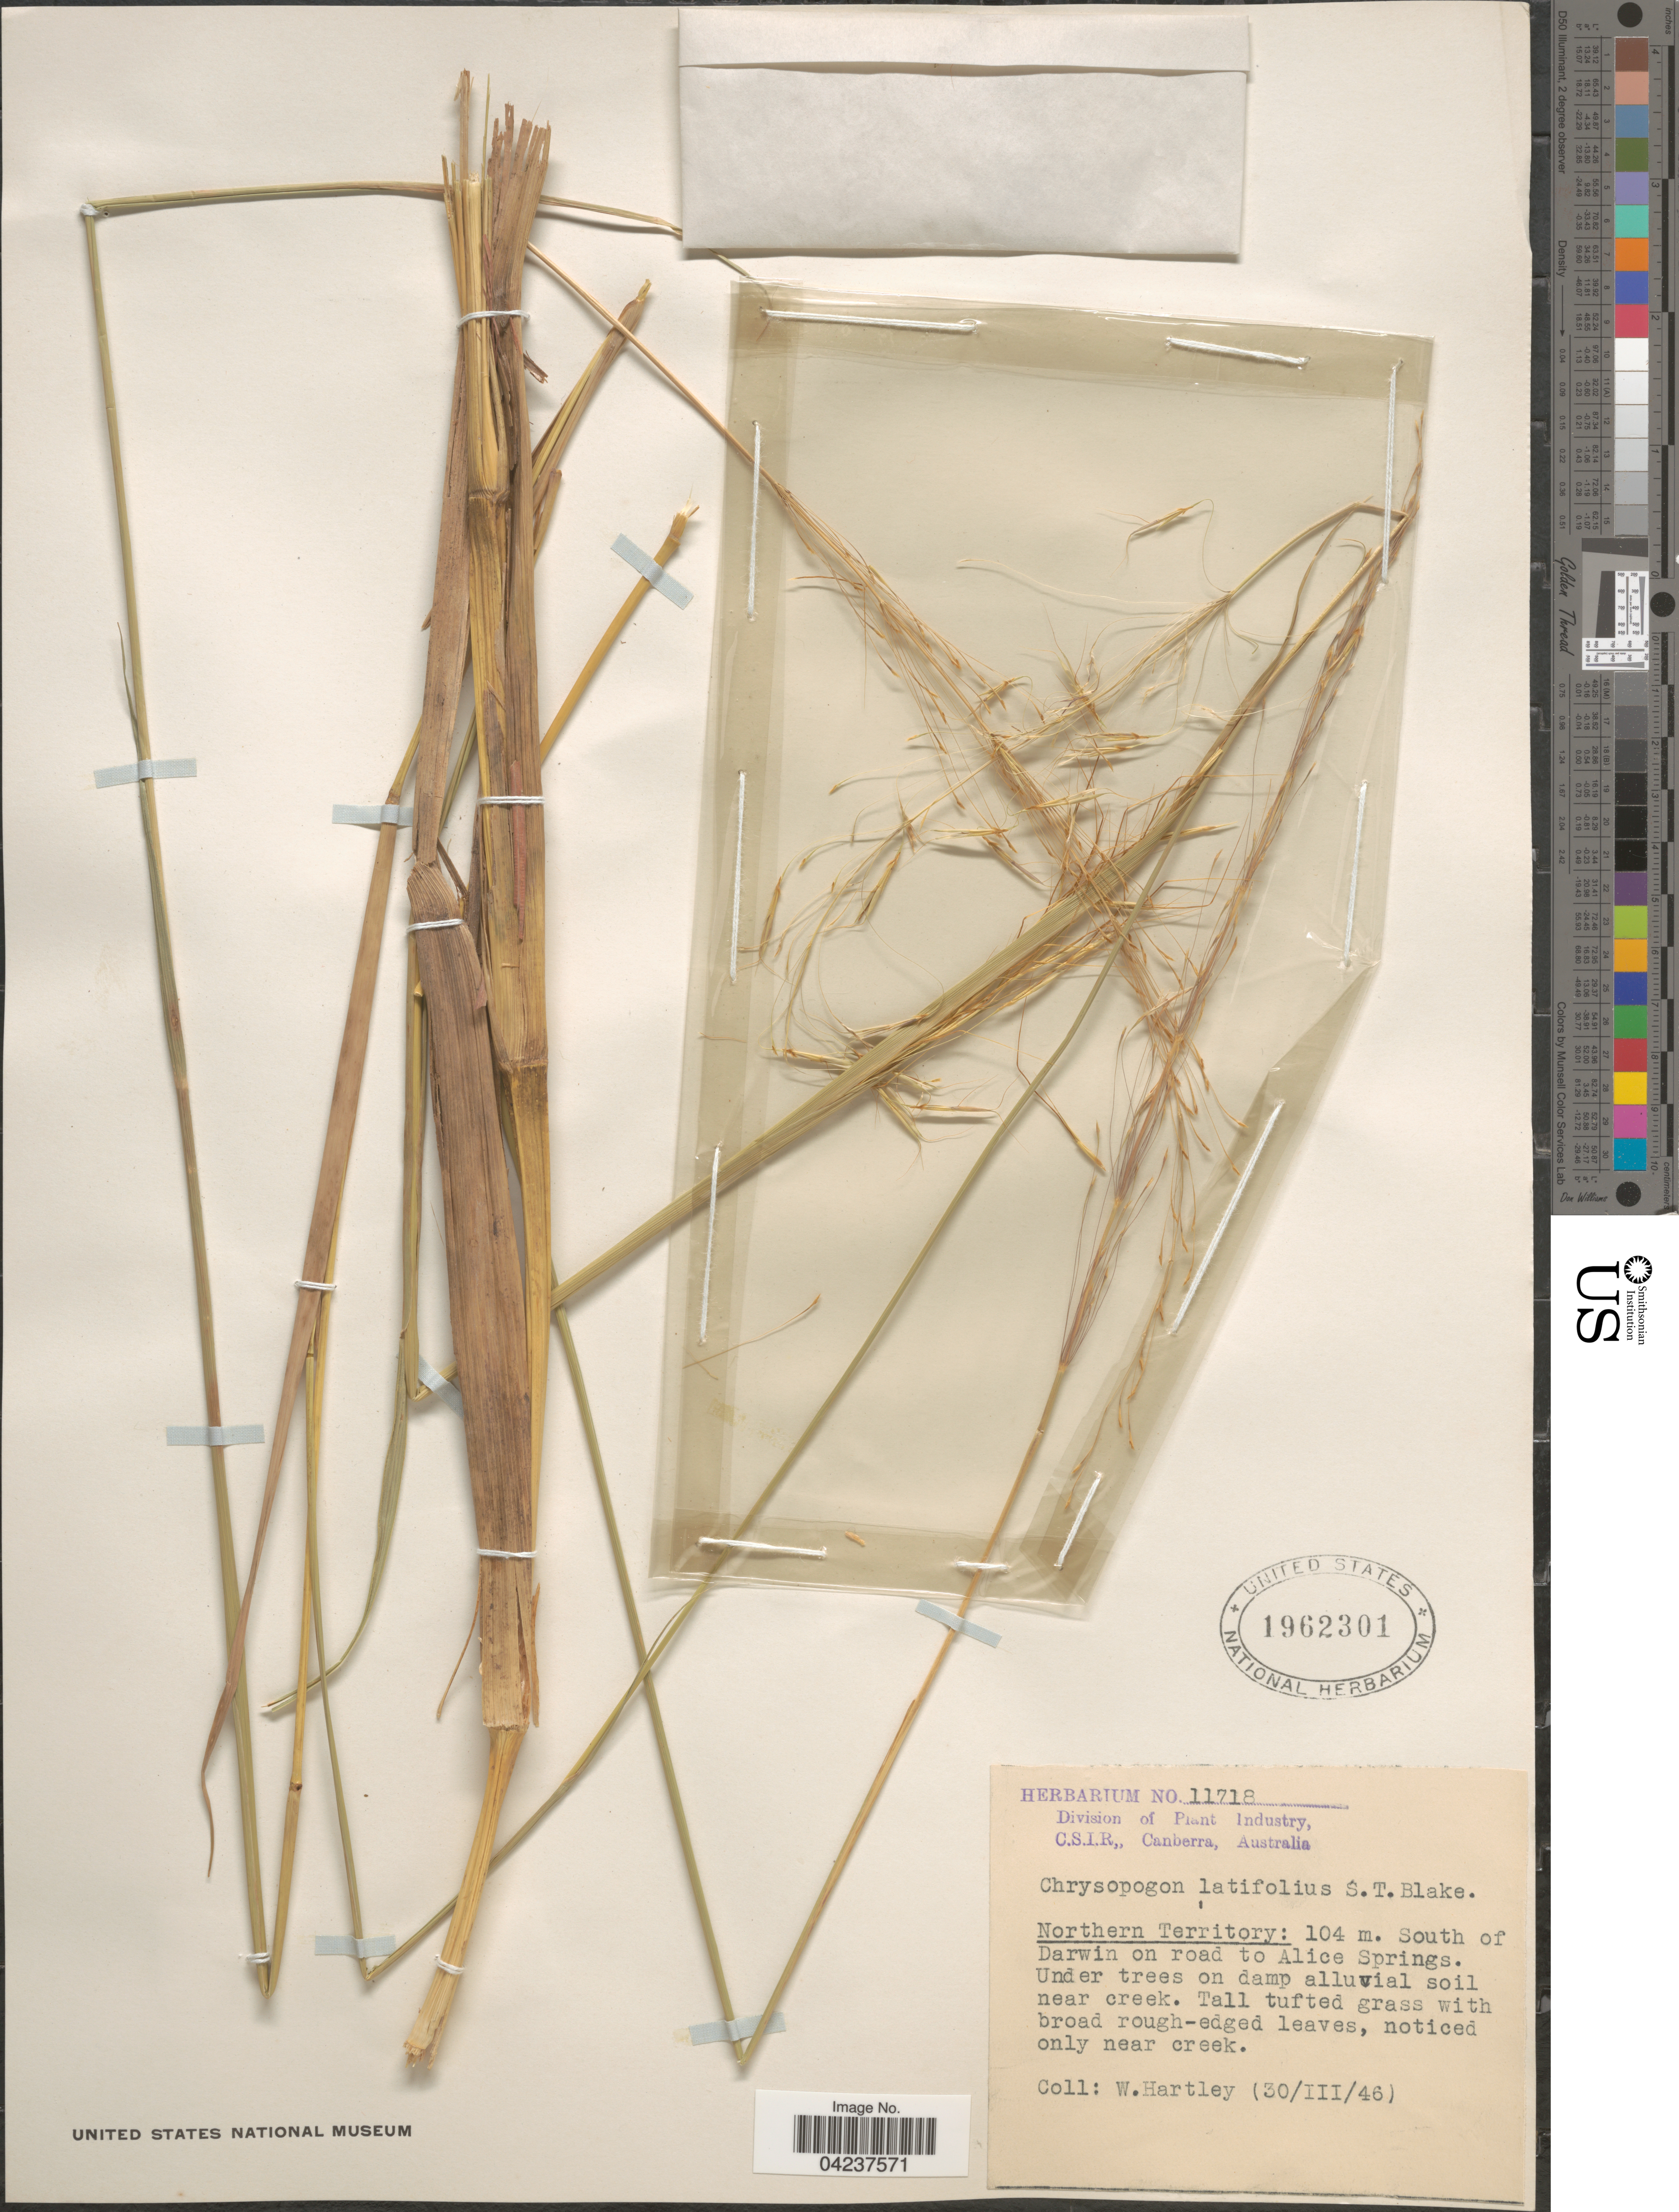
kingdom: Plantae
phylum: Tracheophyta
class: Liliopsida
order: Poales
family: Poaceae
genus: Chrysopogon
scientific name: Chrysopogon latifolius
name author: S.T. Blake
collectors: W. Hartley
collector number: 11718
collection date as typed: Transcribed d/m/y: 30/3/46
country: Australia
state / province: Northern Territory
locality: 104 m. South of Darwin on road to Alice Springs.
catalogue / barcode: US 1962301